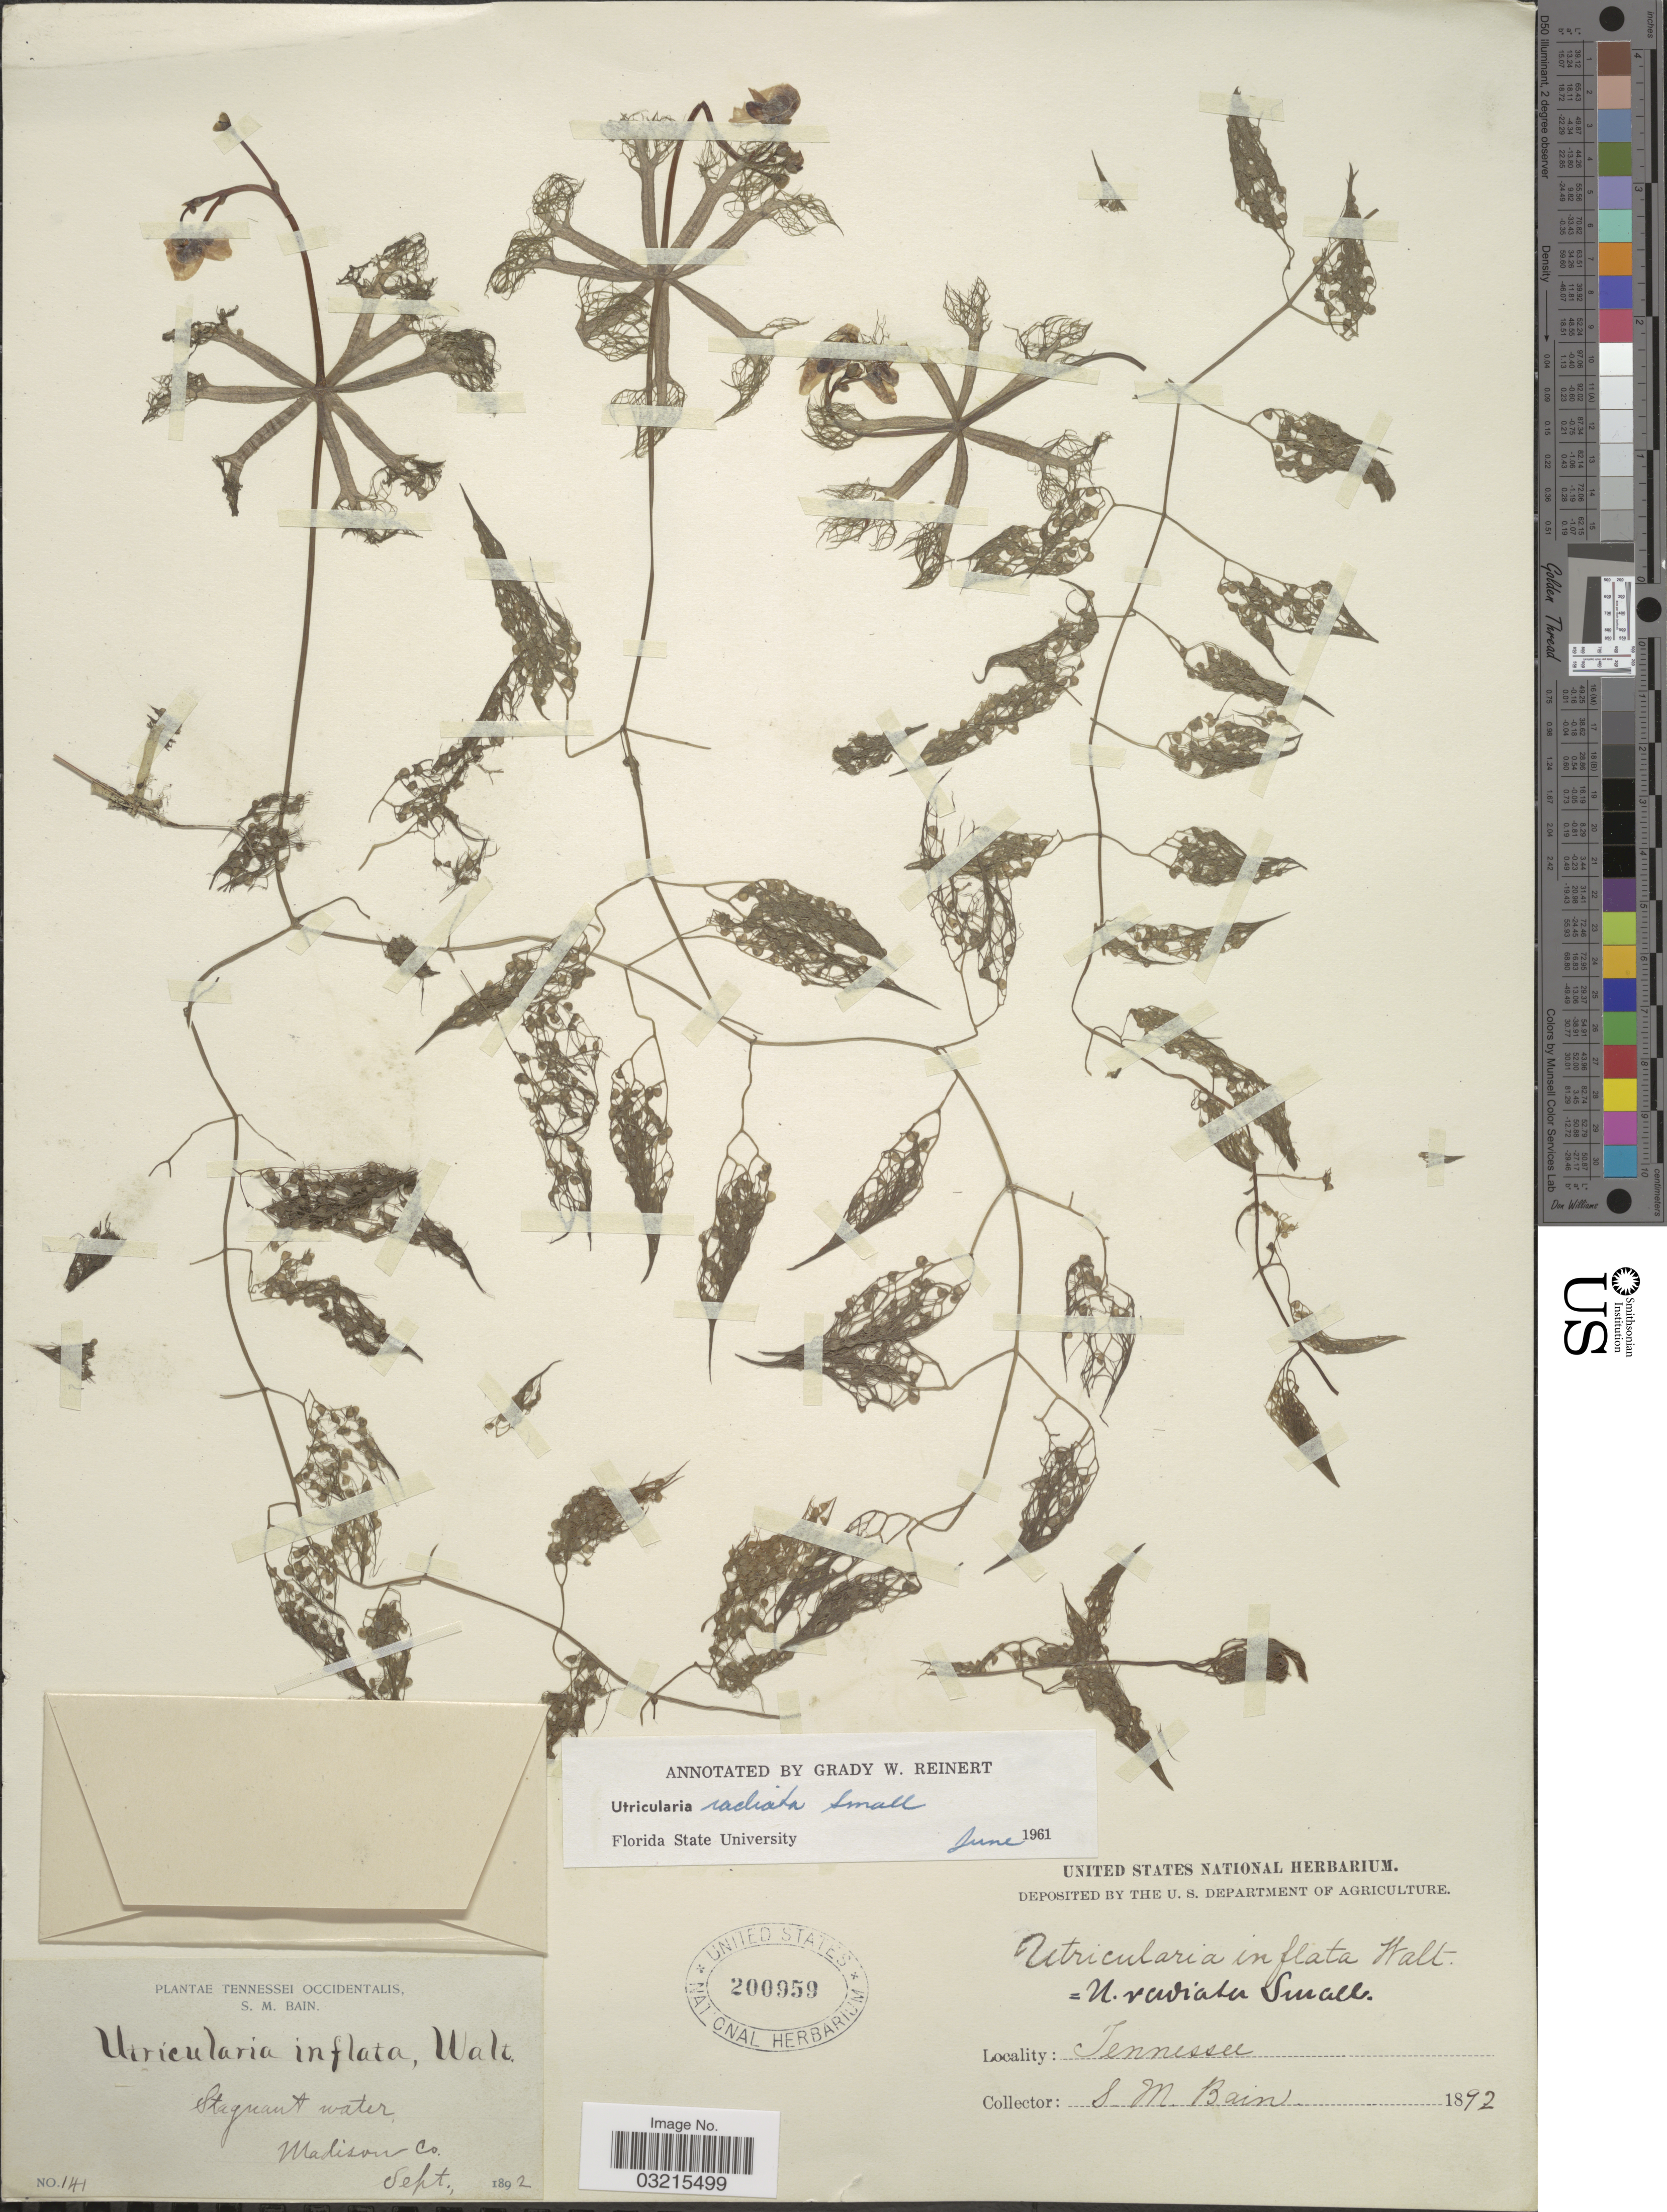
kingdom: Plantae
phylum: Tracheophyta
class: Magnoliopsida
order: Lamiales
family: Lentibulariaceae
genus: Utricularia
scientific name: Utricularia radiata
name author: Small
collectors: S. M. Bain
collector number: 141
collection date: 1892-09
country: United States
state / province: Tennessee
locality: Tennessei Occidentalis. Stagnant water. Madison Co.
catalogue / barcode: US 200959